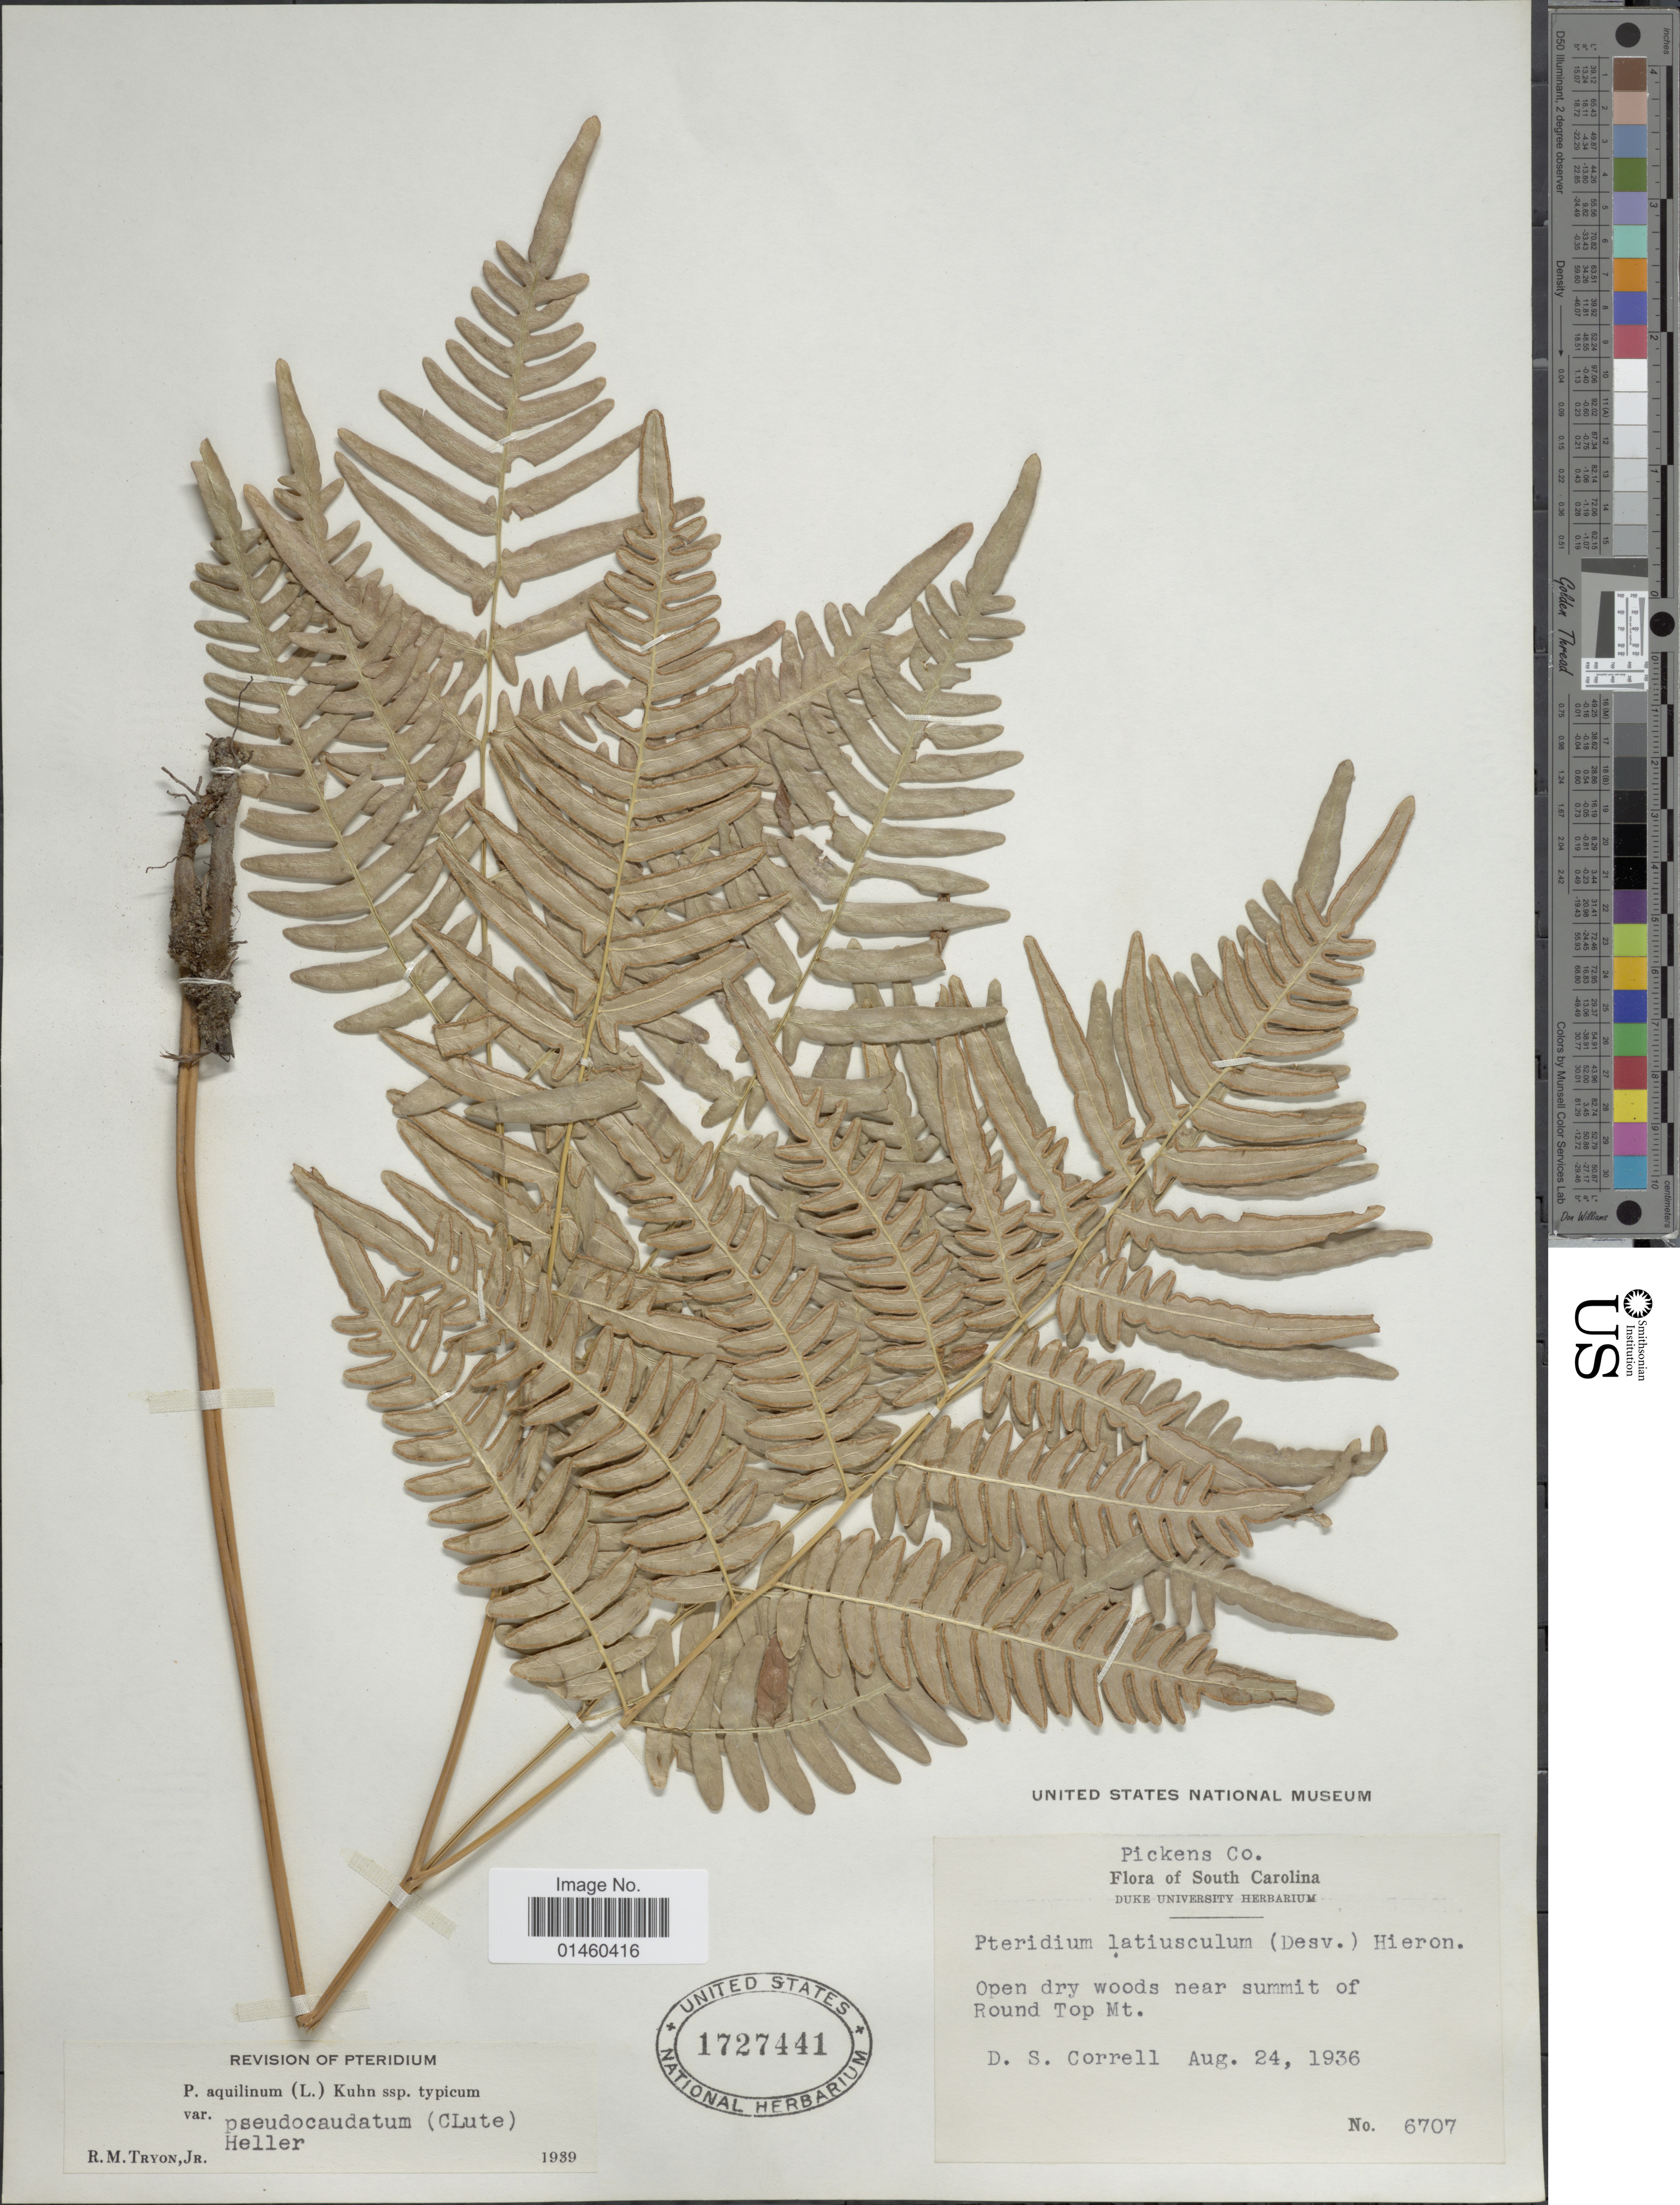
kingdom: Plantae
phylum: Tracheophyta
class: Polypodiopsida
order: Polypodiales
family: Dennstaedtiaceae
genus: Pteridium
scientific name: Pteridium aquilinum var. pseudocaudatum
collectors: D. S. Correll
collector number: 6707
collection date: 1936-08-24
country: United States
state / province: South Carolina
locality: Pickens Co., Open dry woods near summit of Round Top Mt.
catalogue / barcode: US 1727441